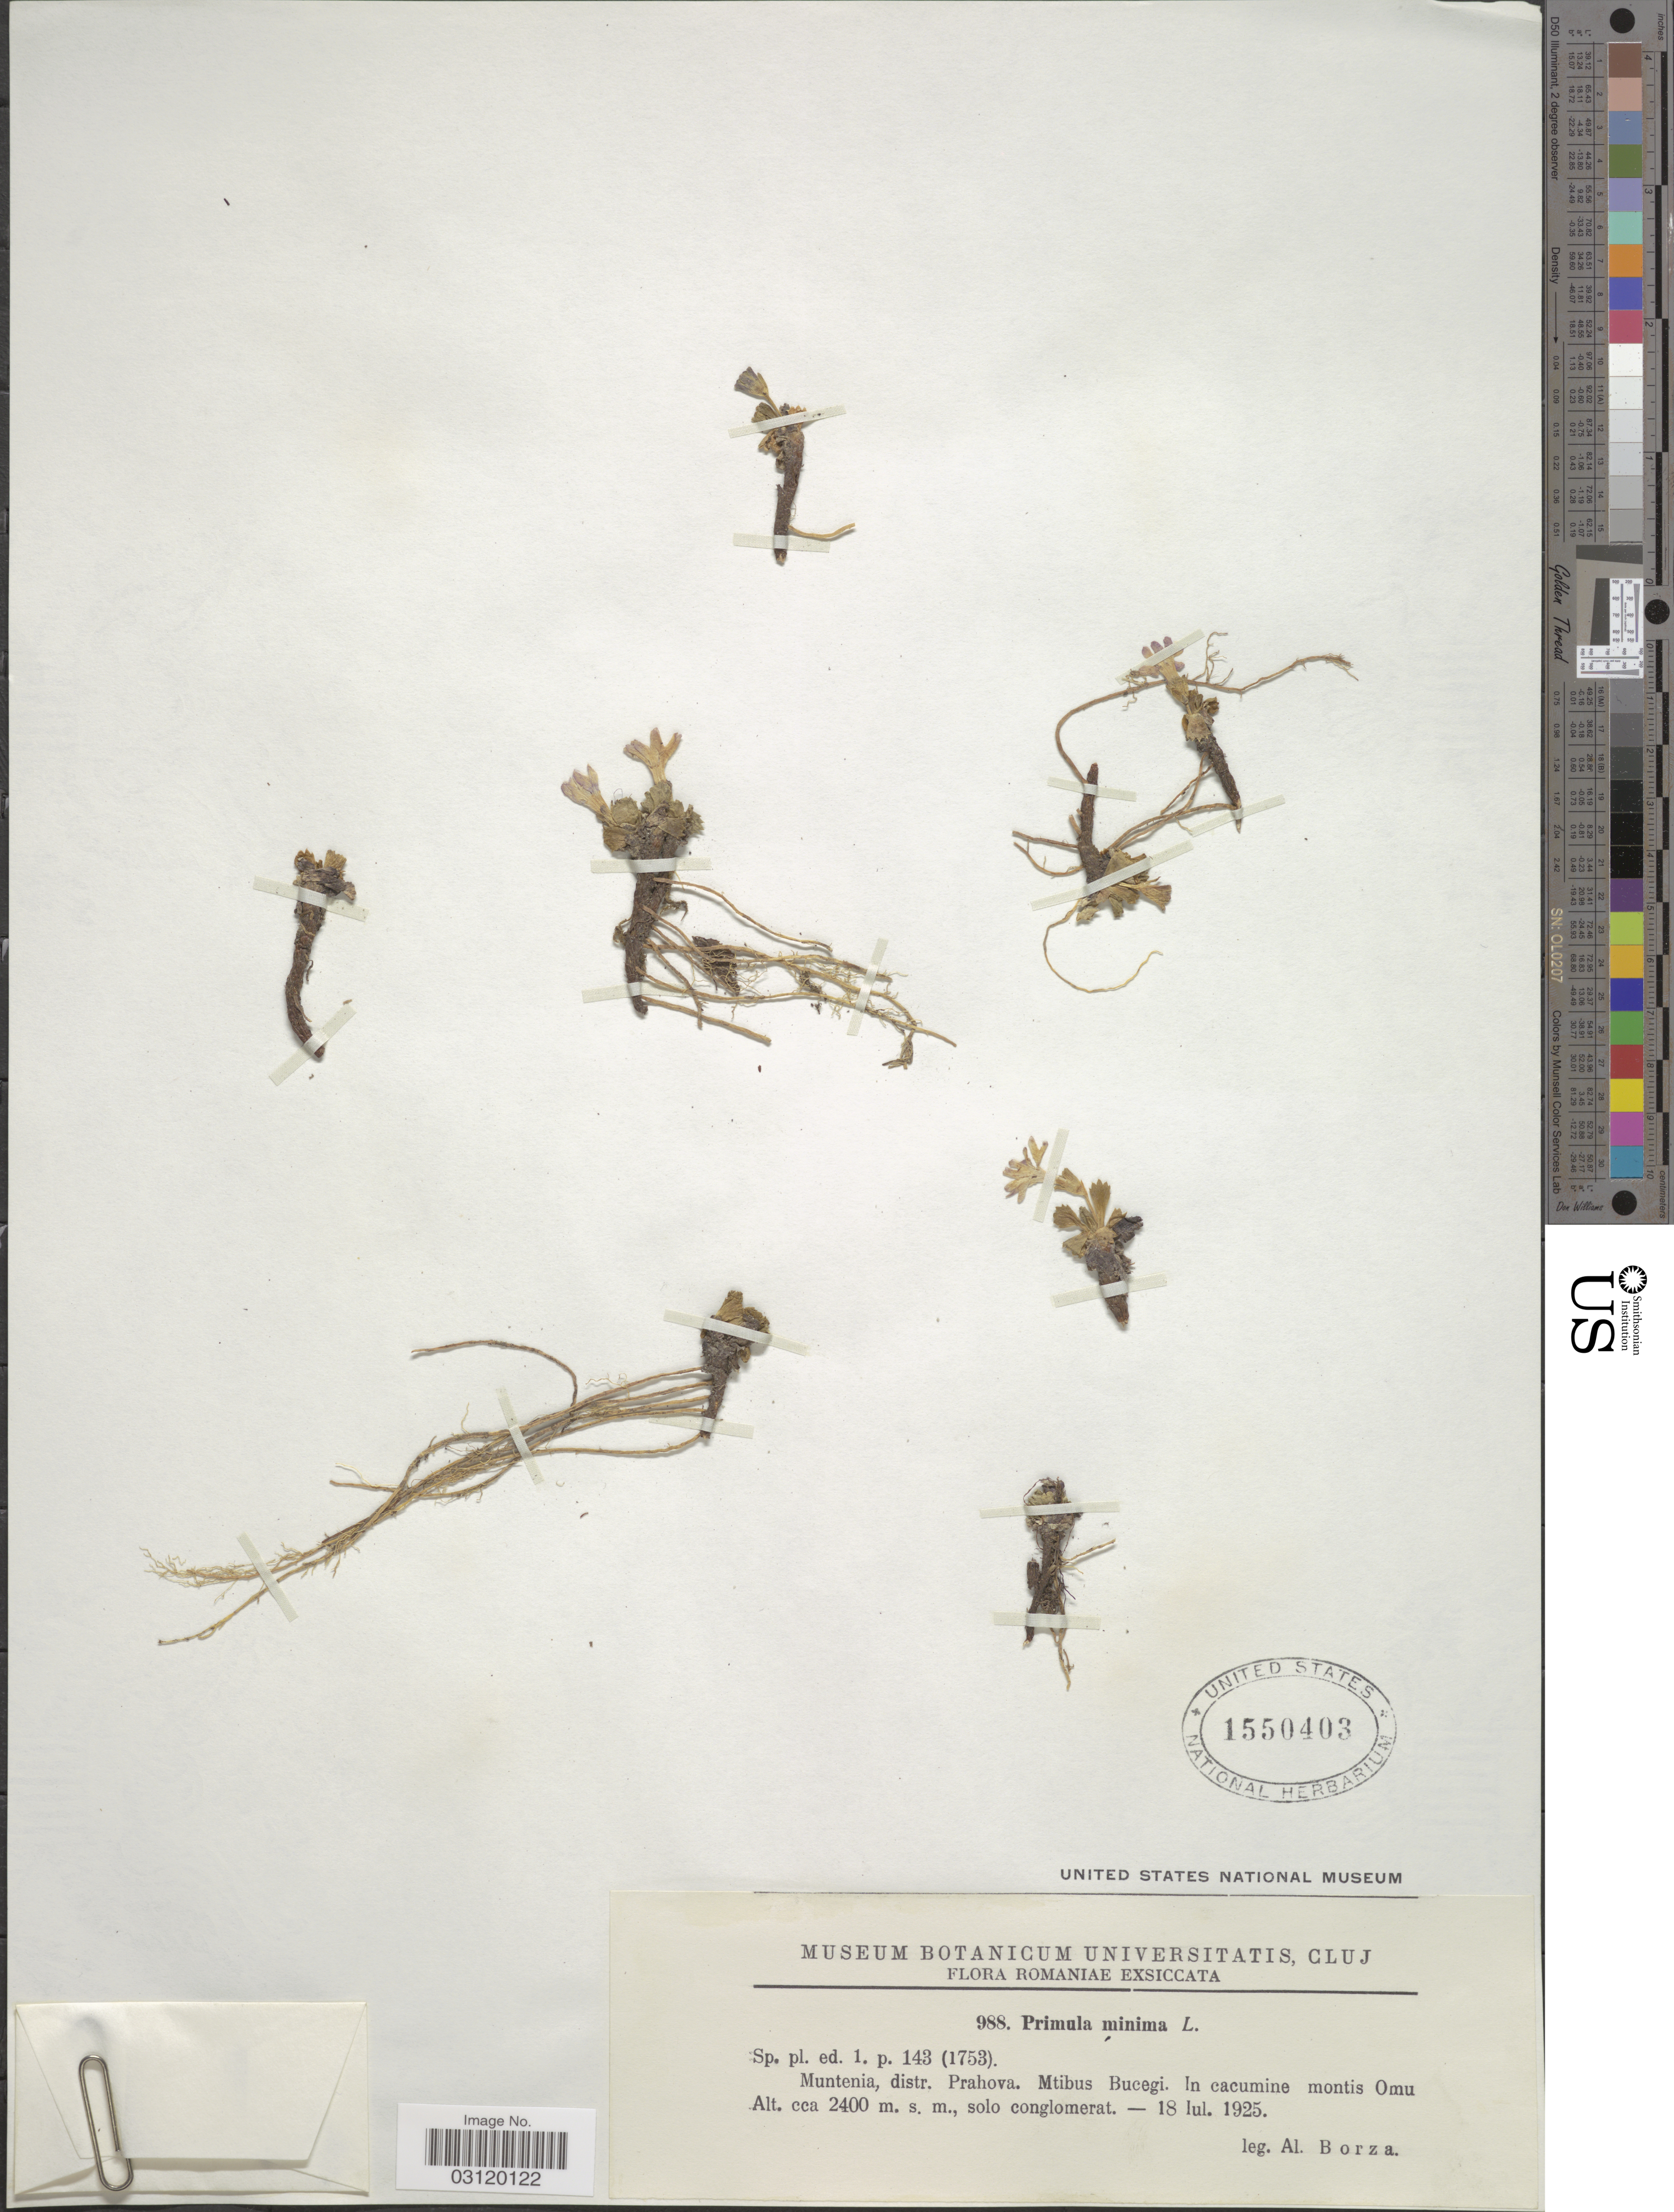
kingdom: Plantae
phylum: Tracheophyta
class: Magnoliopsida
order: Ericales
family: Primulaceae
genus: Primula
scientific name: Primula minima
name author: L.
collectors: A. Borza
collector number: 988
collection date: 1925-07-18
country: Romania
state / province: Prahova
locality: Romaniae. Muntenia, distr. Prahova. Mtibus Bucegi. In cacumine montis Omu.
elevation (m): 2400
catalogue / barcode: US 1550403